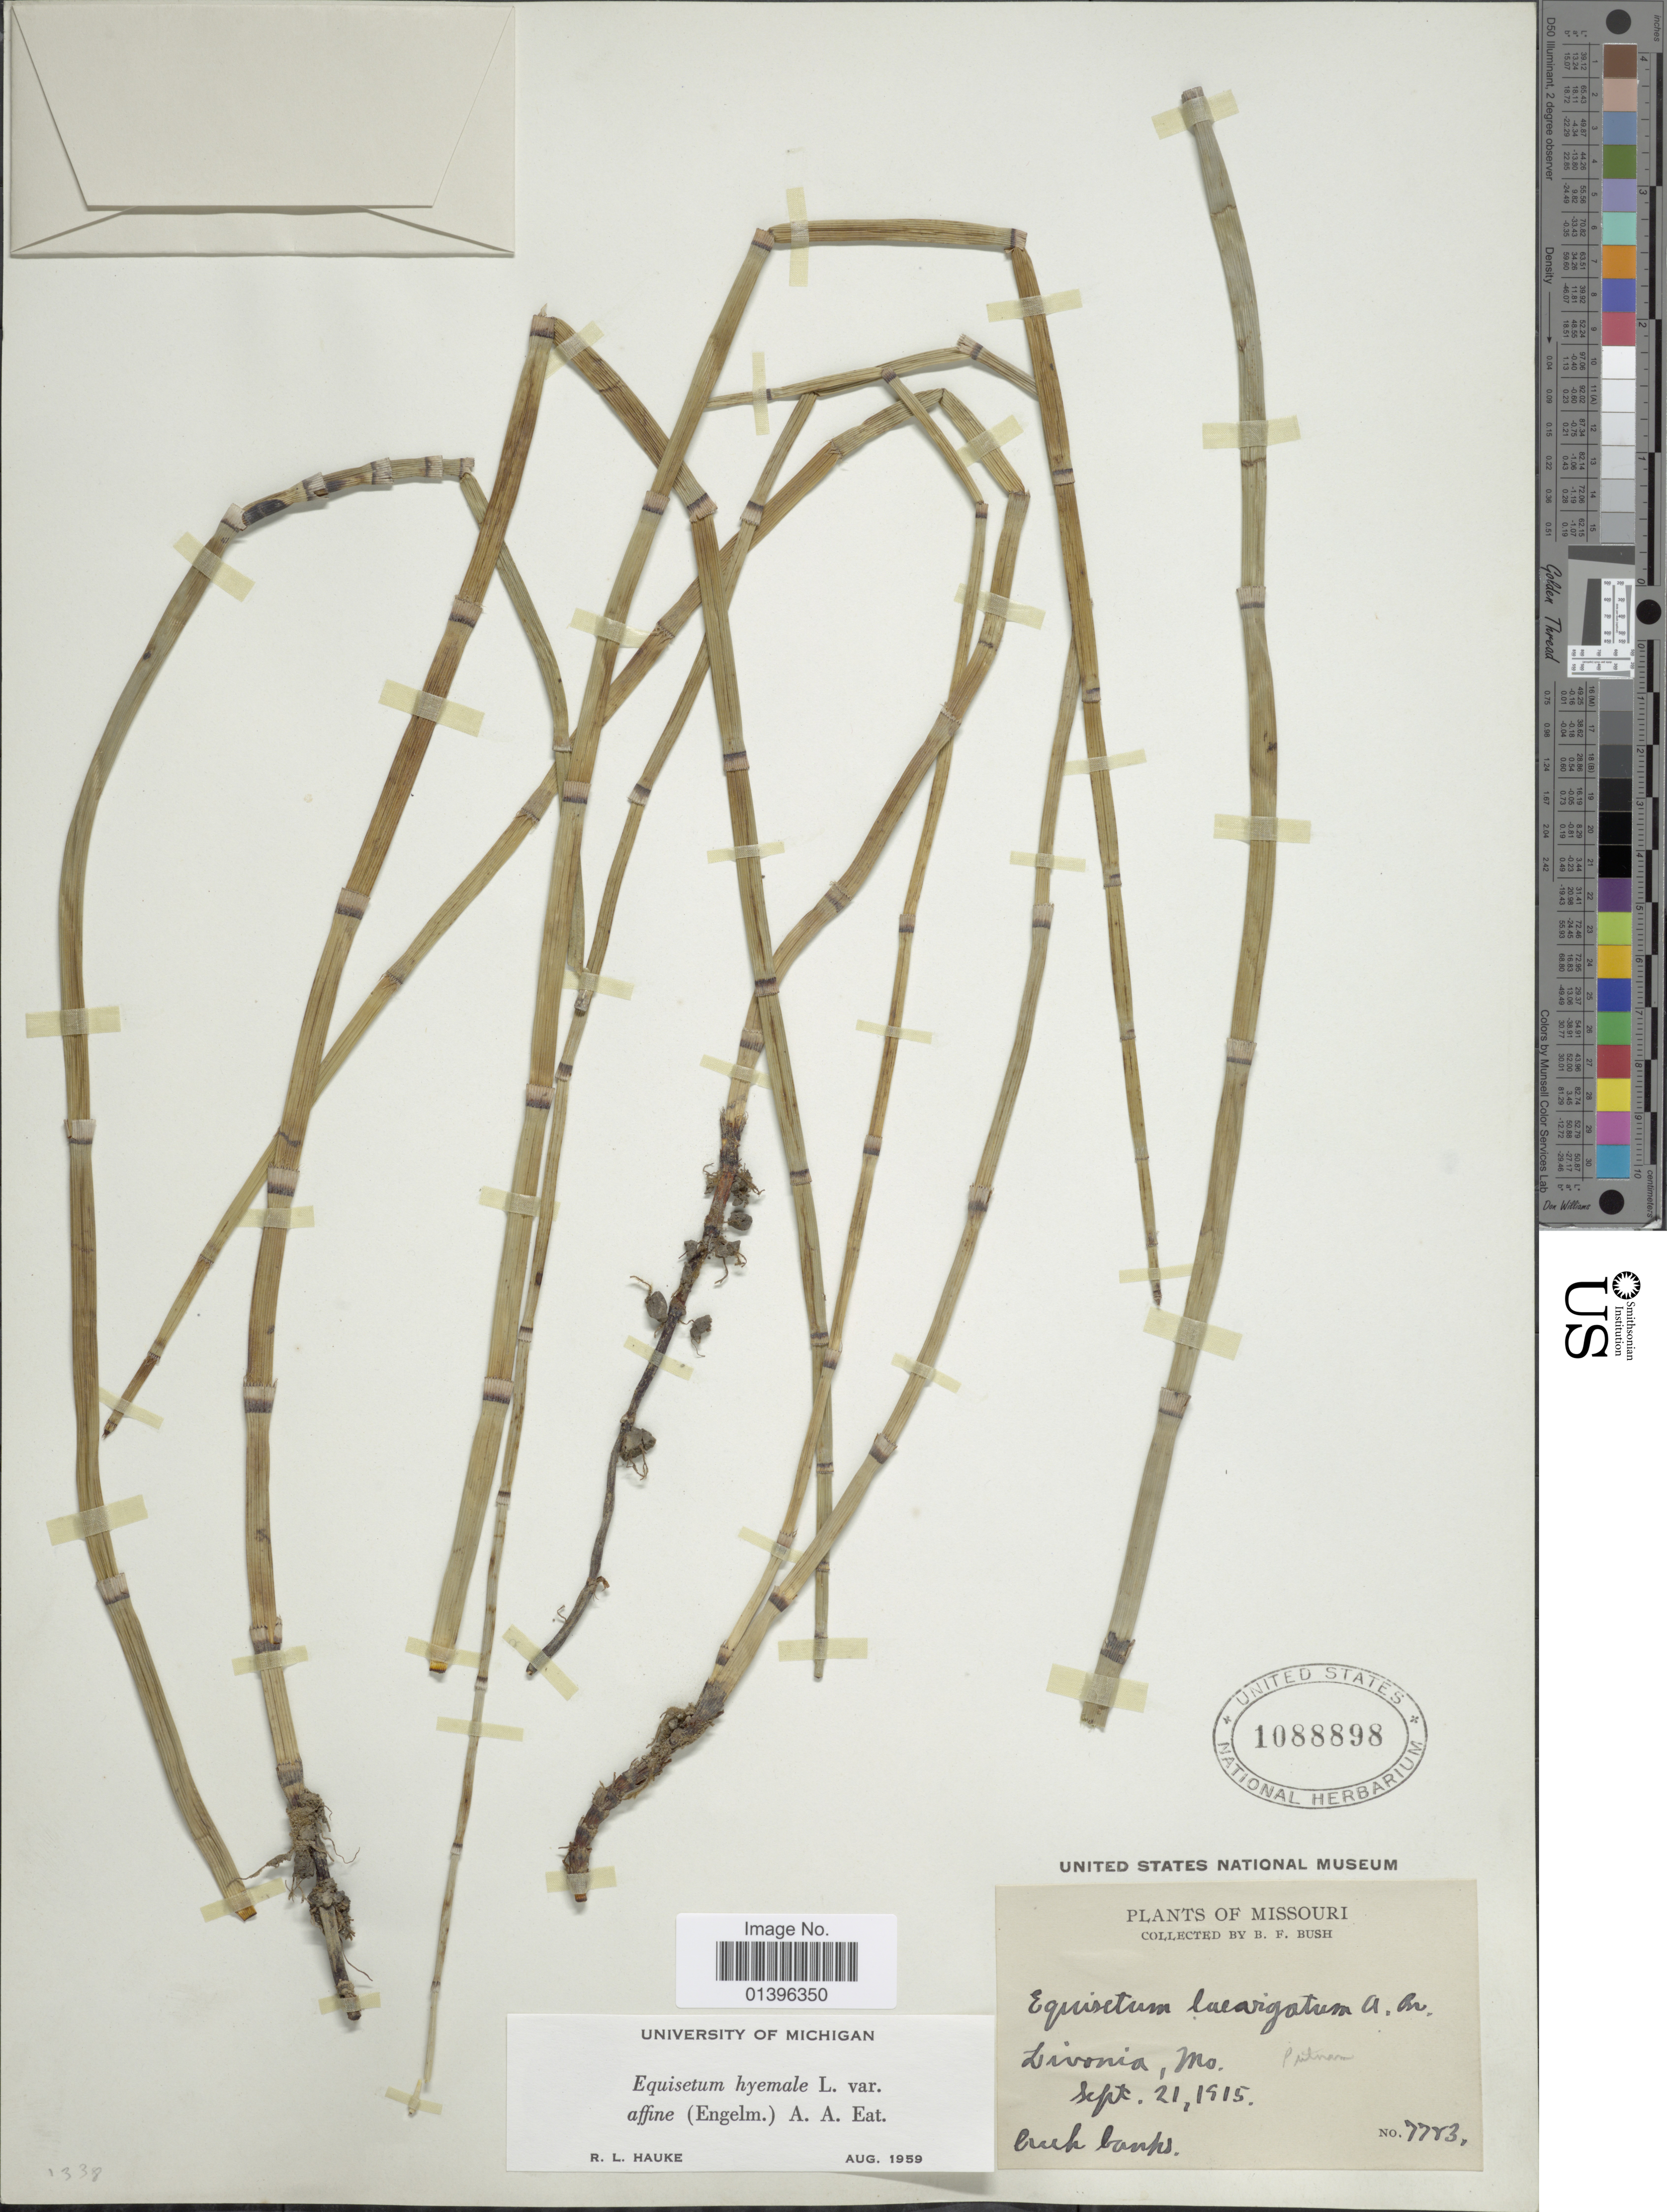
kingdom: Plantae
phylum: Tracheophyta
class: Polypodiopsida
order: Equisetales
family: Equisetaceae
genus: Equisetum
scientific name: Equisetum hyemale var. affine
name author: (Engelm.) A.A. Eaton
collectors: B. F. Bush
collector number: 7783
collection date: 1915-09-21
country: United States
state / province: Missouri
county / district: Putnam County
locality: Livonia.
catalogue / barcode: US 1088898